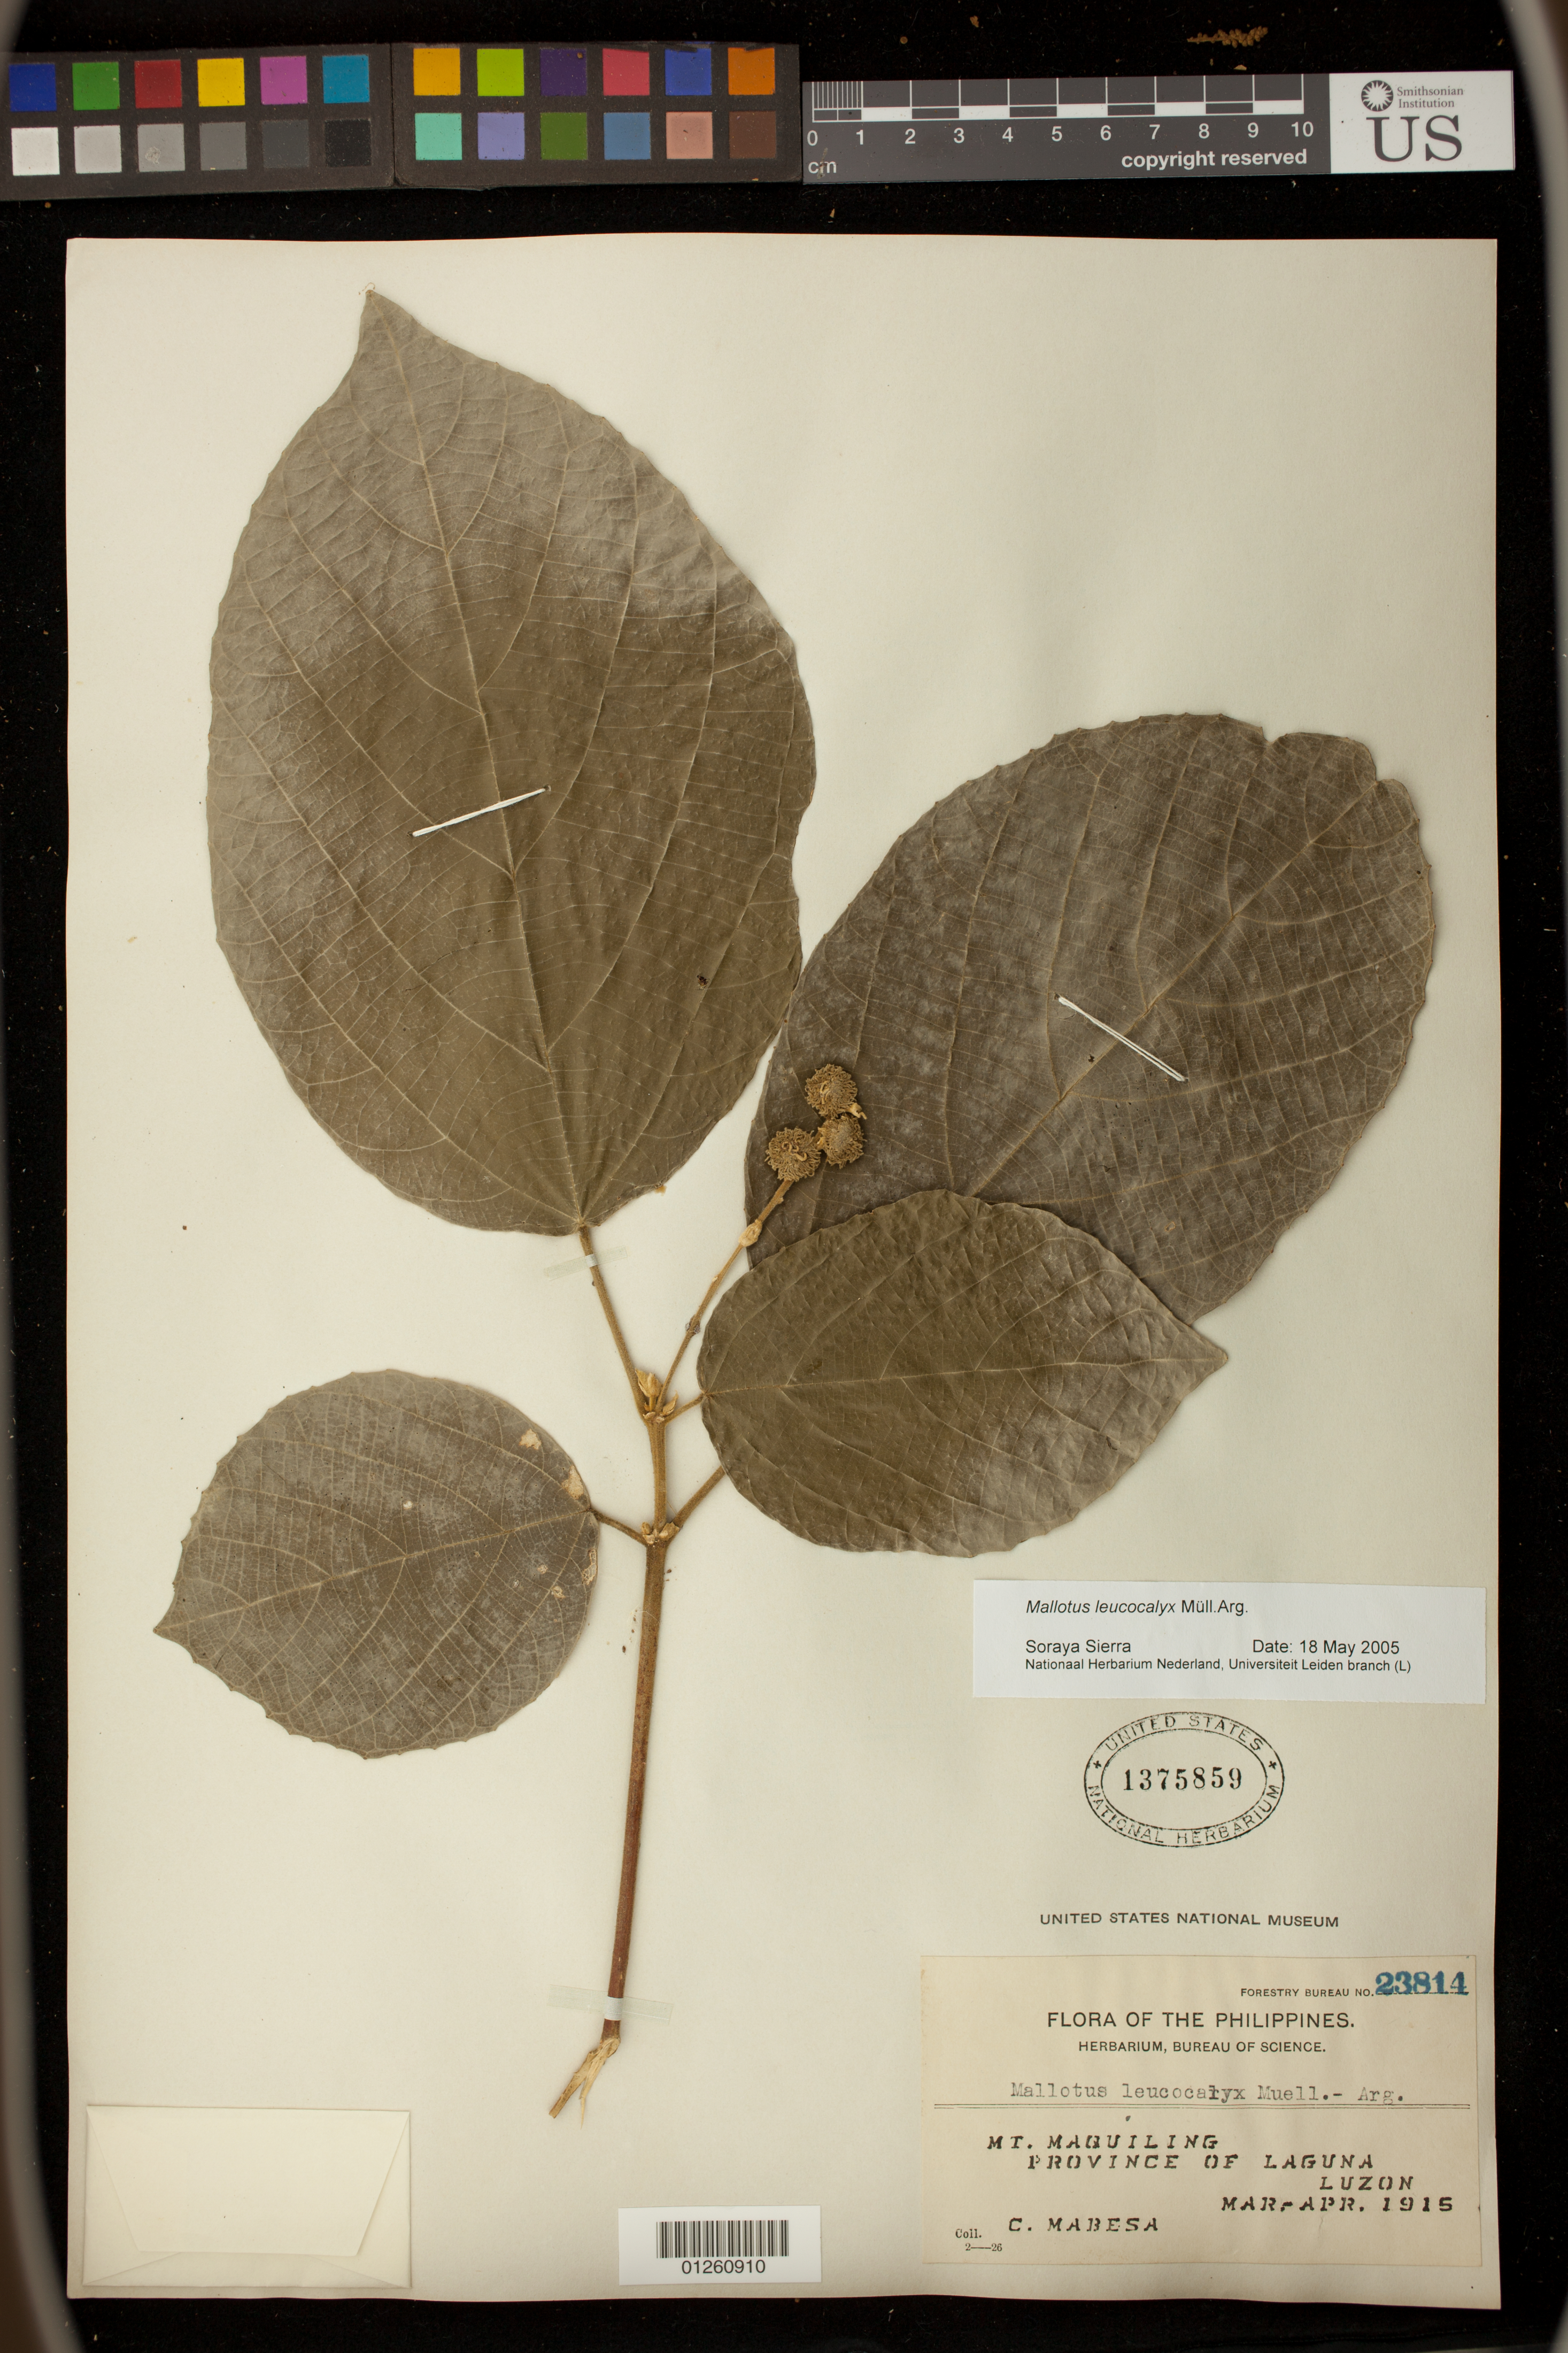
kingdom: Plantae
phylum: Tracheophyta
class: Magnoliopsida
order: Malpighiales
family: Euphorbiaceae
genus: Mallotus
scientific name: Mallotus leucocalyx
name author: Müll. Arg. in DC.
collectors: C. Mabesa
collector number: For. Bur. 23814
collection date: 1915-03/1915-04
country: Philippines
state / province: Calabarzon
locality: Mt. Maquiling, Province of Laguna, Luzon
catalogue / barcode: US 1375859